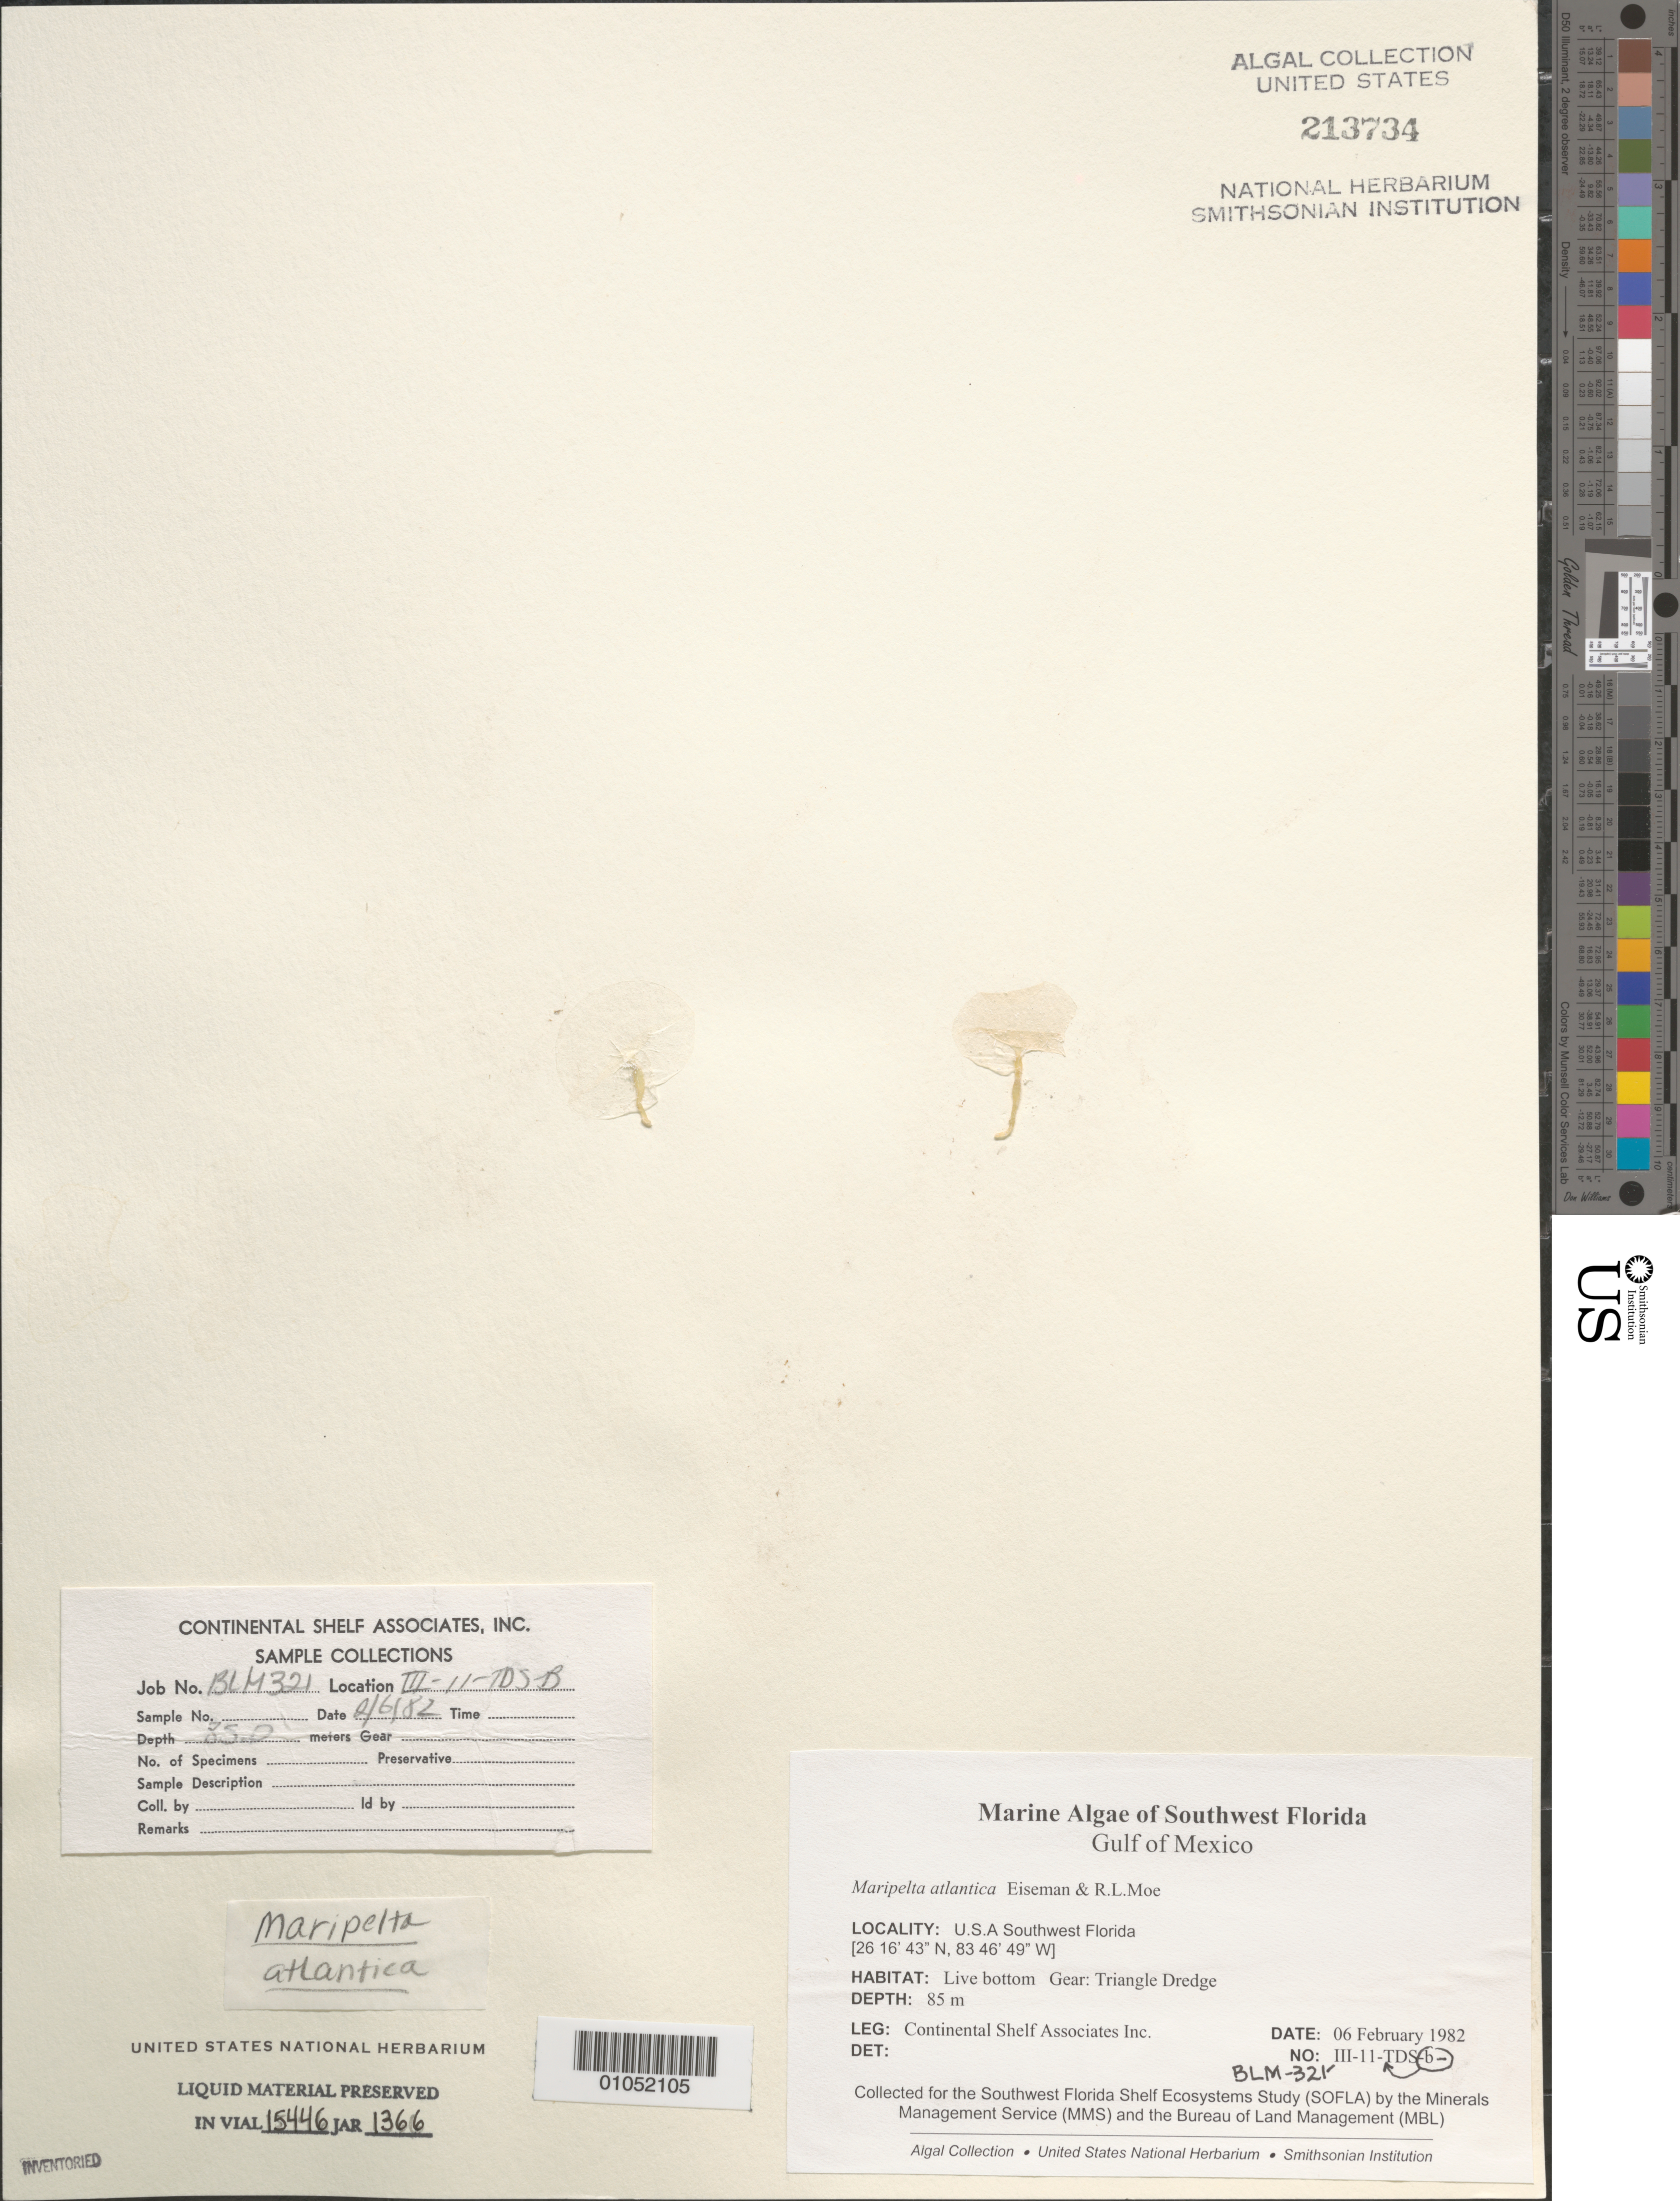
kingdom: Plantae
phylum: Rhodophyta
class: Florideophyceae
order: Rhodymeniales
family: Rhodymeniaceae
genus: Maripelta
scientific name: Maripelta atlantica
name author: Eiseman & R.L. Moe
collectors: Continental Shelf Associates for the MMS/BLM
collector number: BLM-321-III-11-B-TDS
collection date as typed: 06 Feb 1982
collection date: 1982-02-06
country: United States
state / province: Florida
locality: Gulf of Mexico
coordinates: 26 16'43"N, 83 46'49"W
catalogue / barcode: US 213734